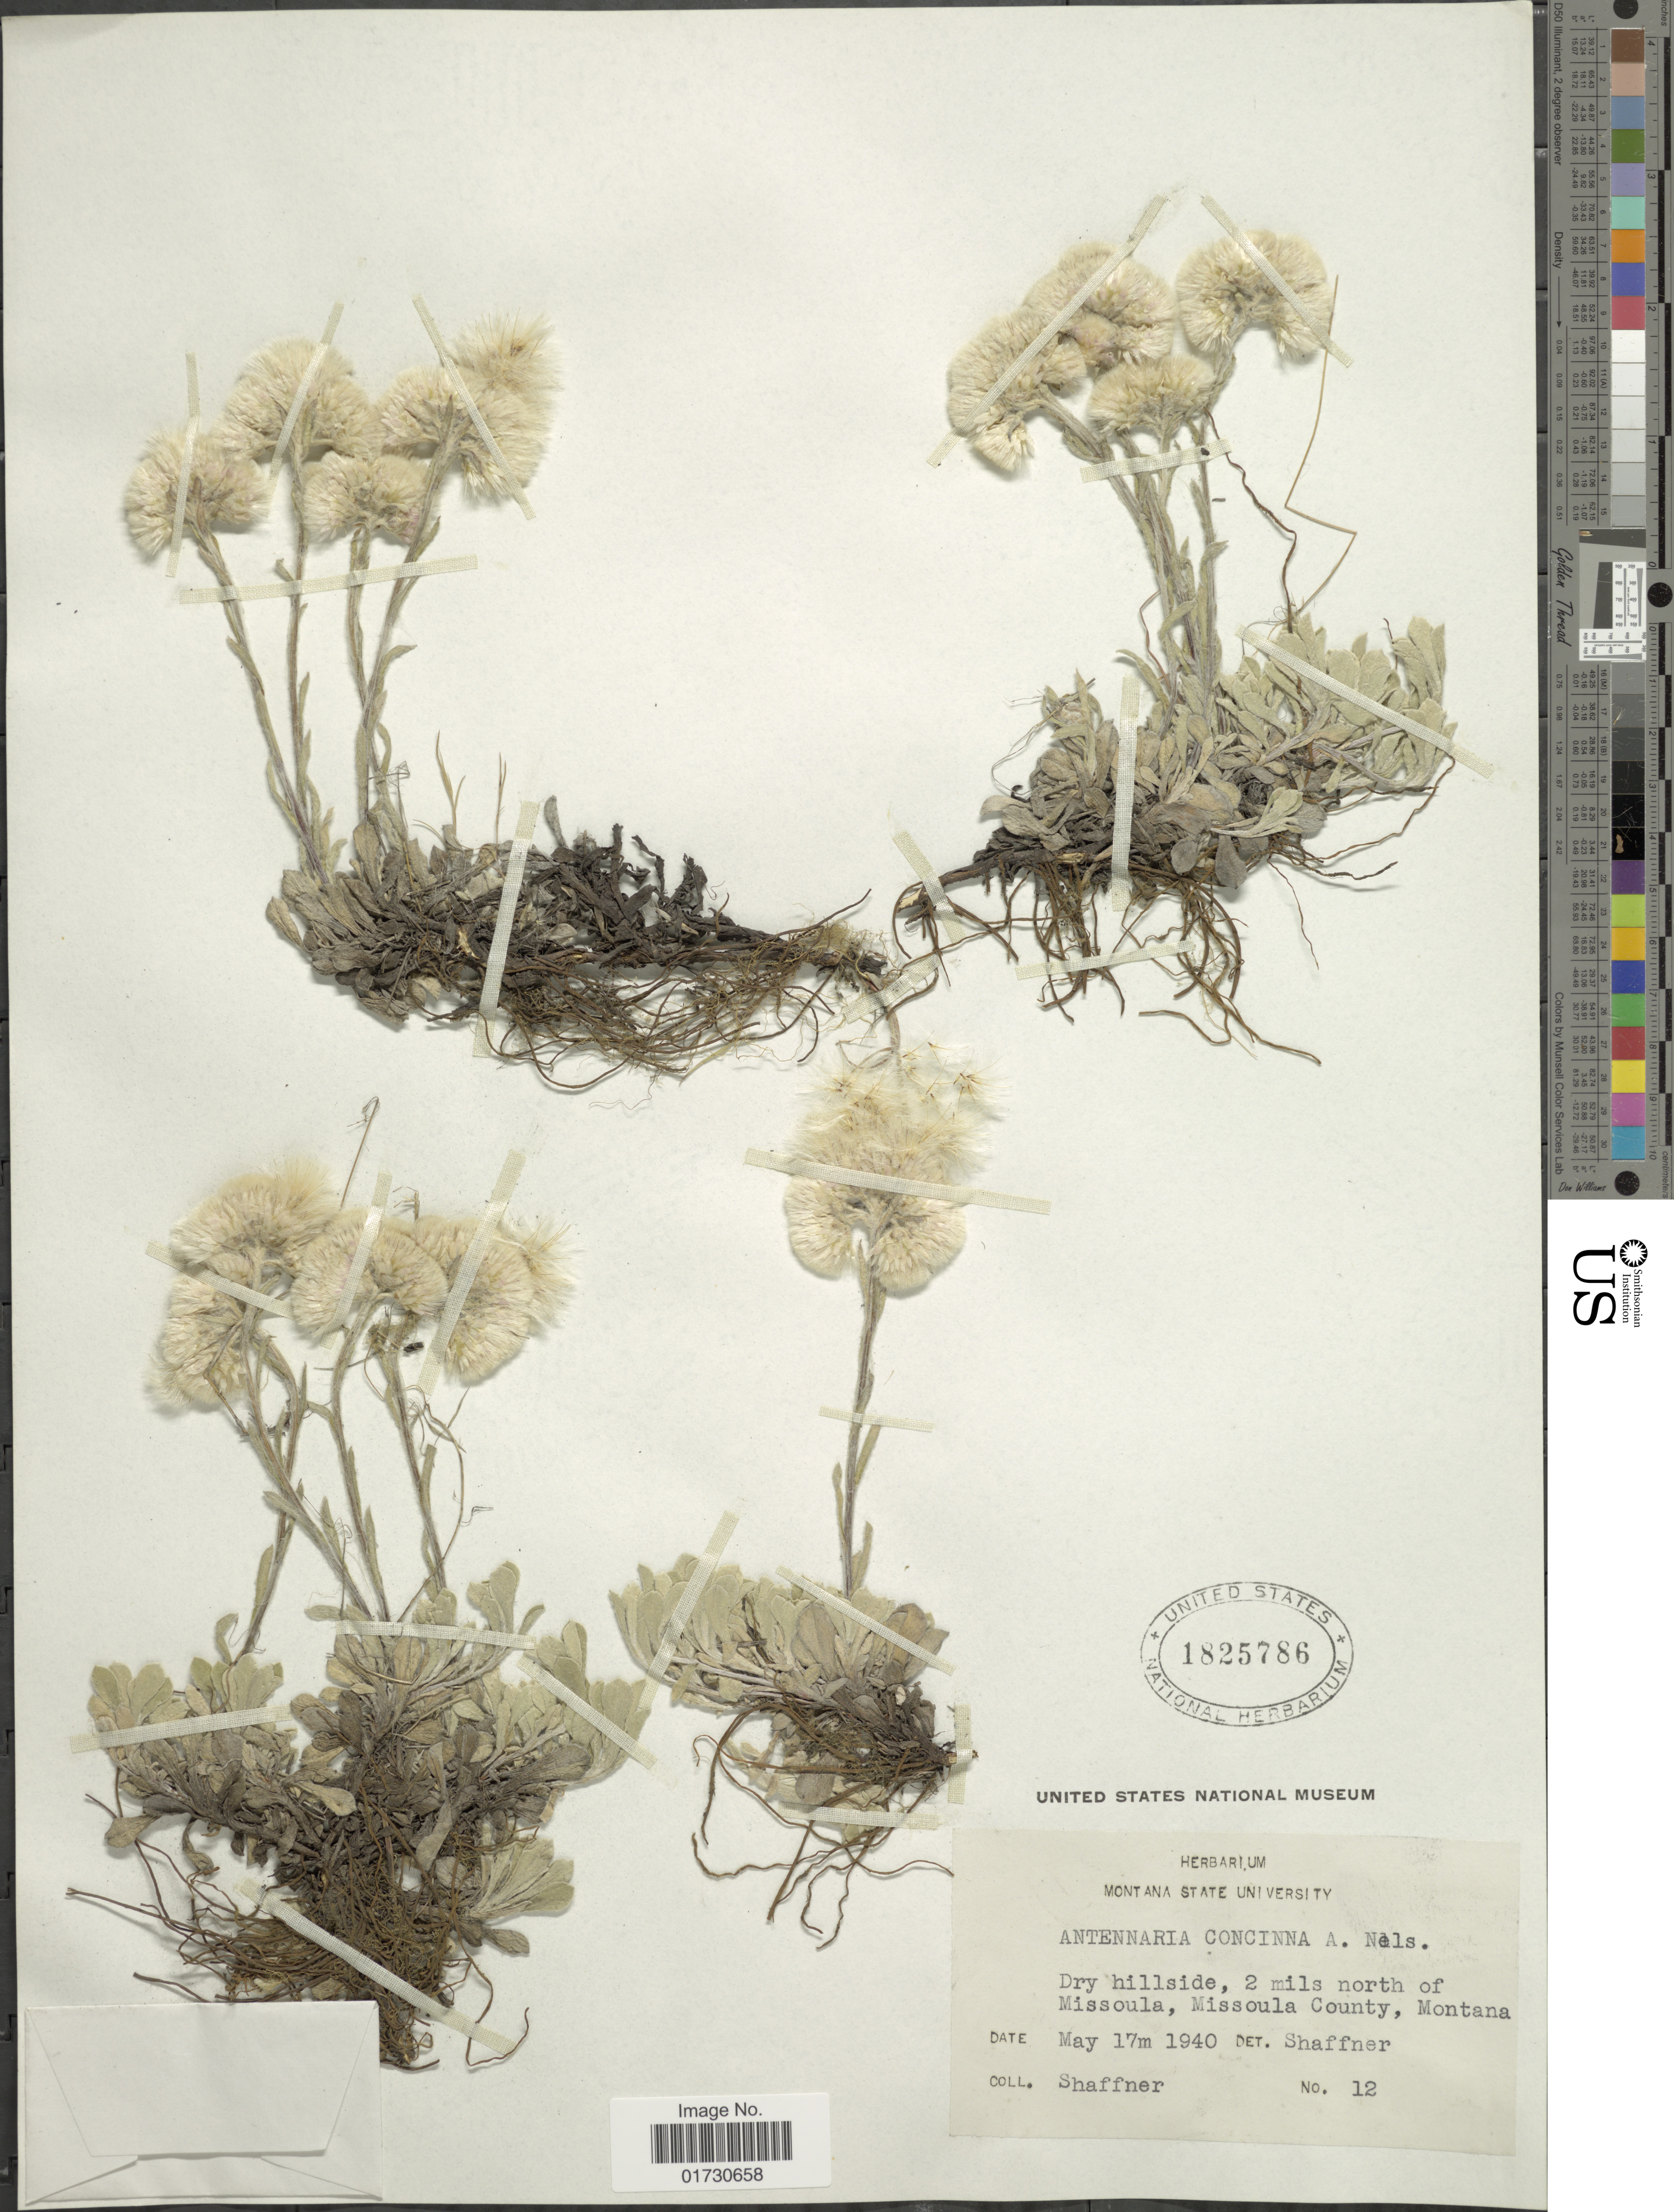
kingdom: Plantae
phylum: Tracheophyta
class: Magnoliopsida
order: Asterales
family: Asteraceae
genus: Antennaria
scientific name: Antennaria concinna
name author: E.E. Nelson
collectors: Shaffner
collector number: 12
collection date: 1940-05-17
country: United States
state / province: Montana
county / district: Missoula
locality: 2 miles N of Missoula.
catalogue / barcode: US 1825786